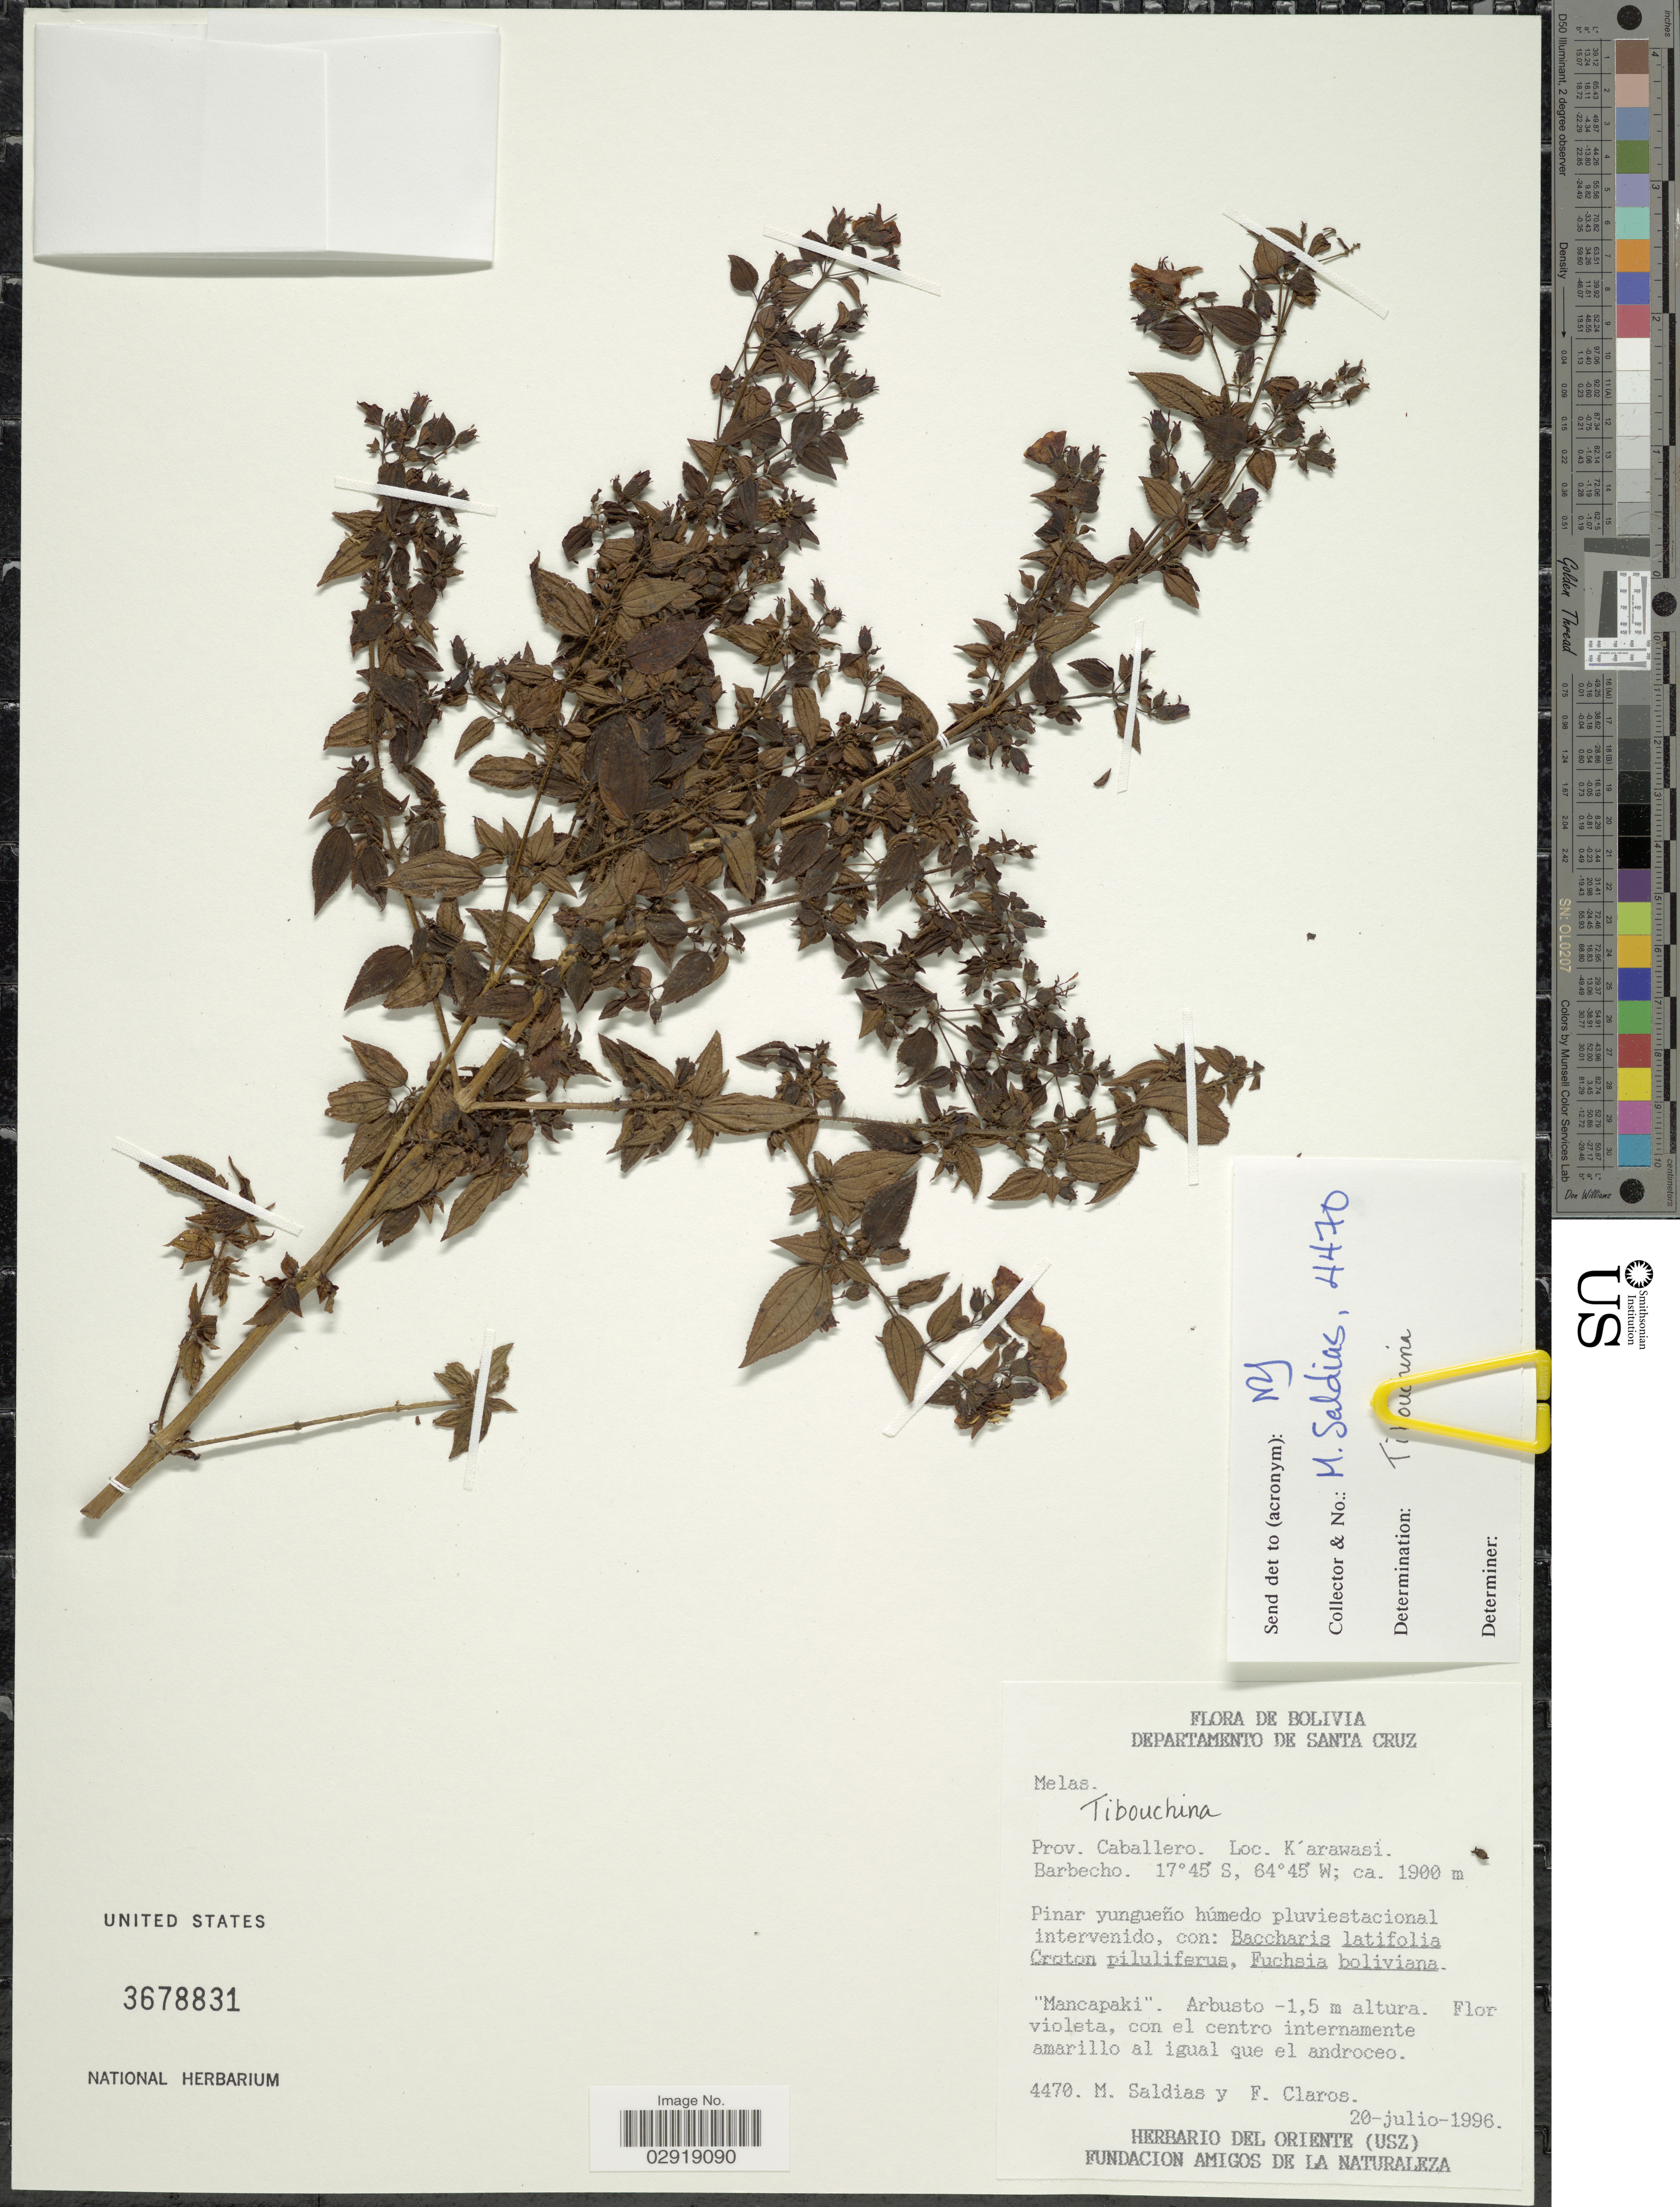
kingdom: Plantae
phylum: Tracheophyta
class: Magnoliopsida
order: Myrtales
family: Melastomataceae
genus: Chaetogastra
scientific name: Chaetogastra sp.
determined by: Michelangeli, F. A.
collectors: M. Saldias & F. Claros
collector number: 4470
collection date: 1996-07-20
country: Bolivia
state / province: Santa Cruz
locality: Departamento de Santa Cruz. Prov. Caballero. K'arawasi. Barbecho.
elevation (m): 1900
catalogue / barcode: US 3678831